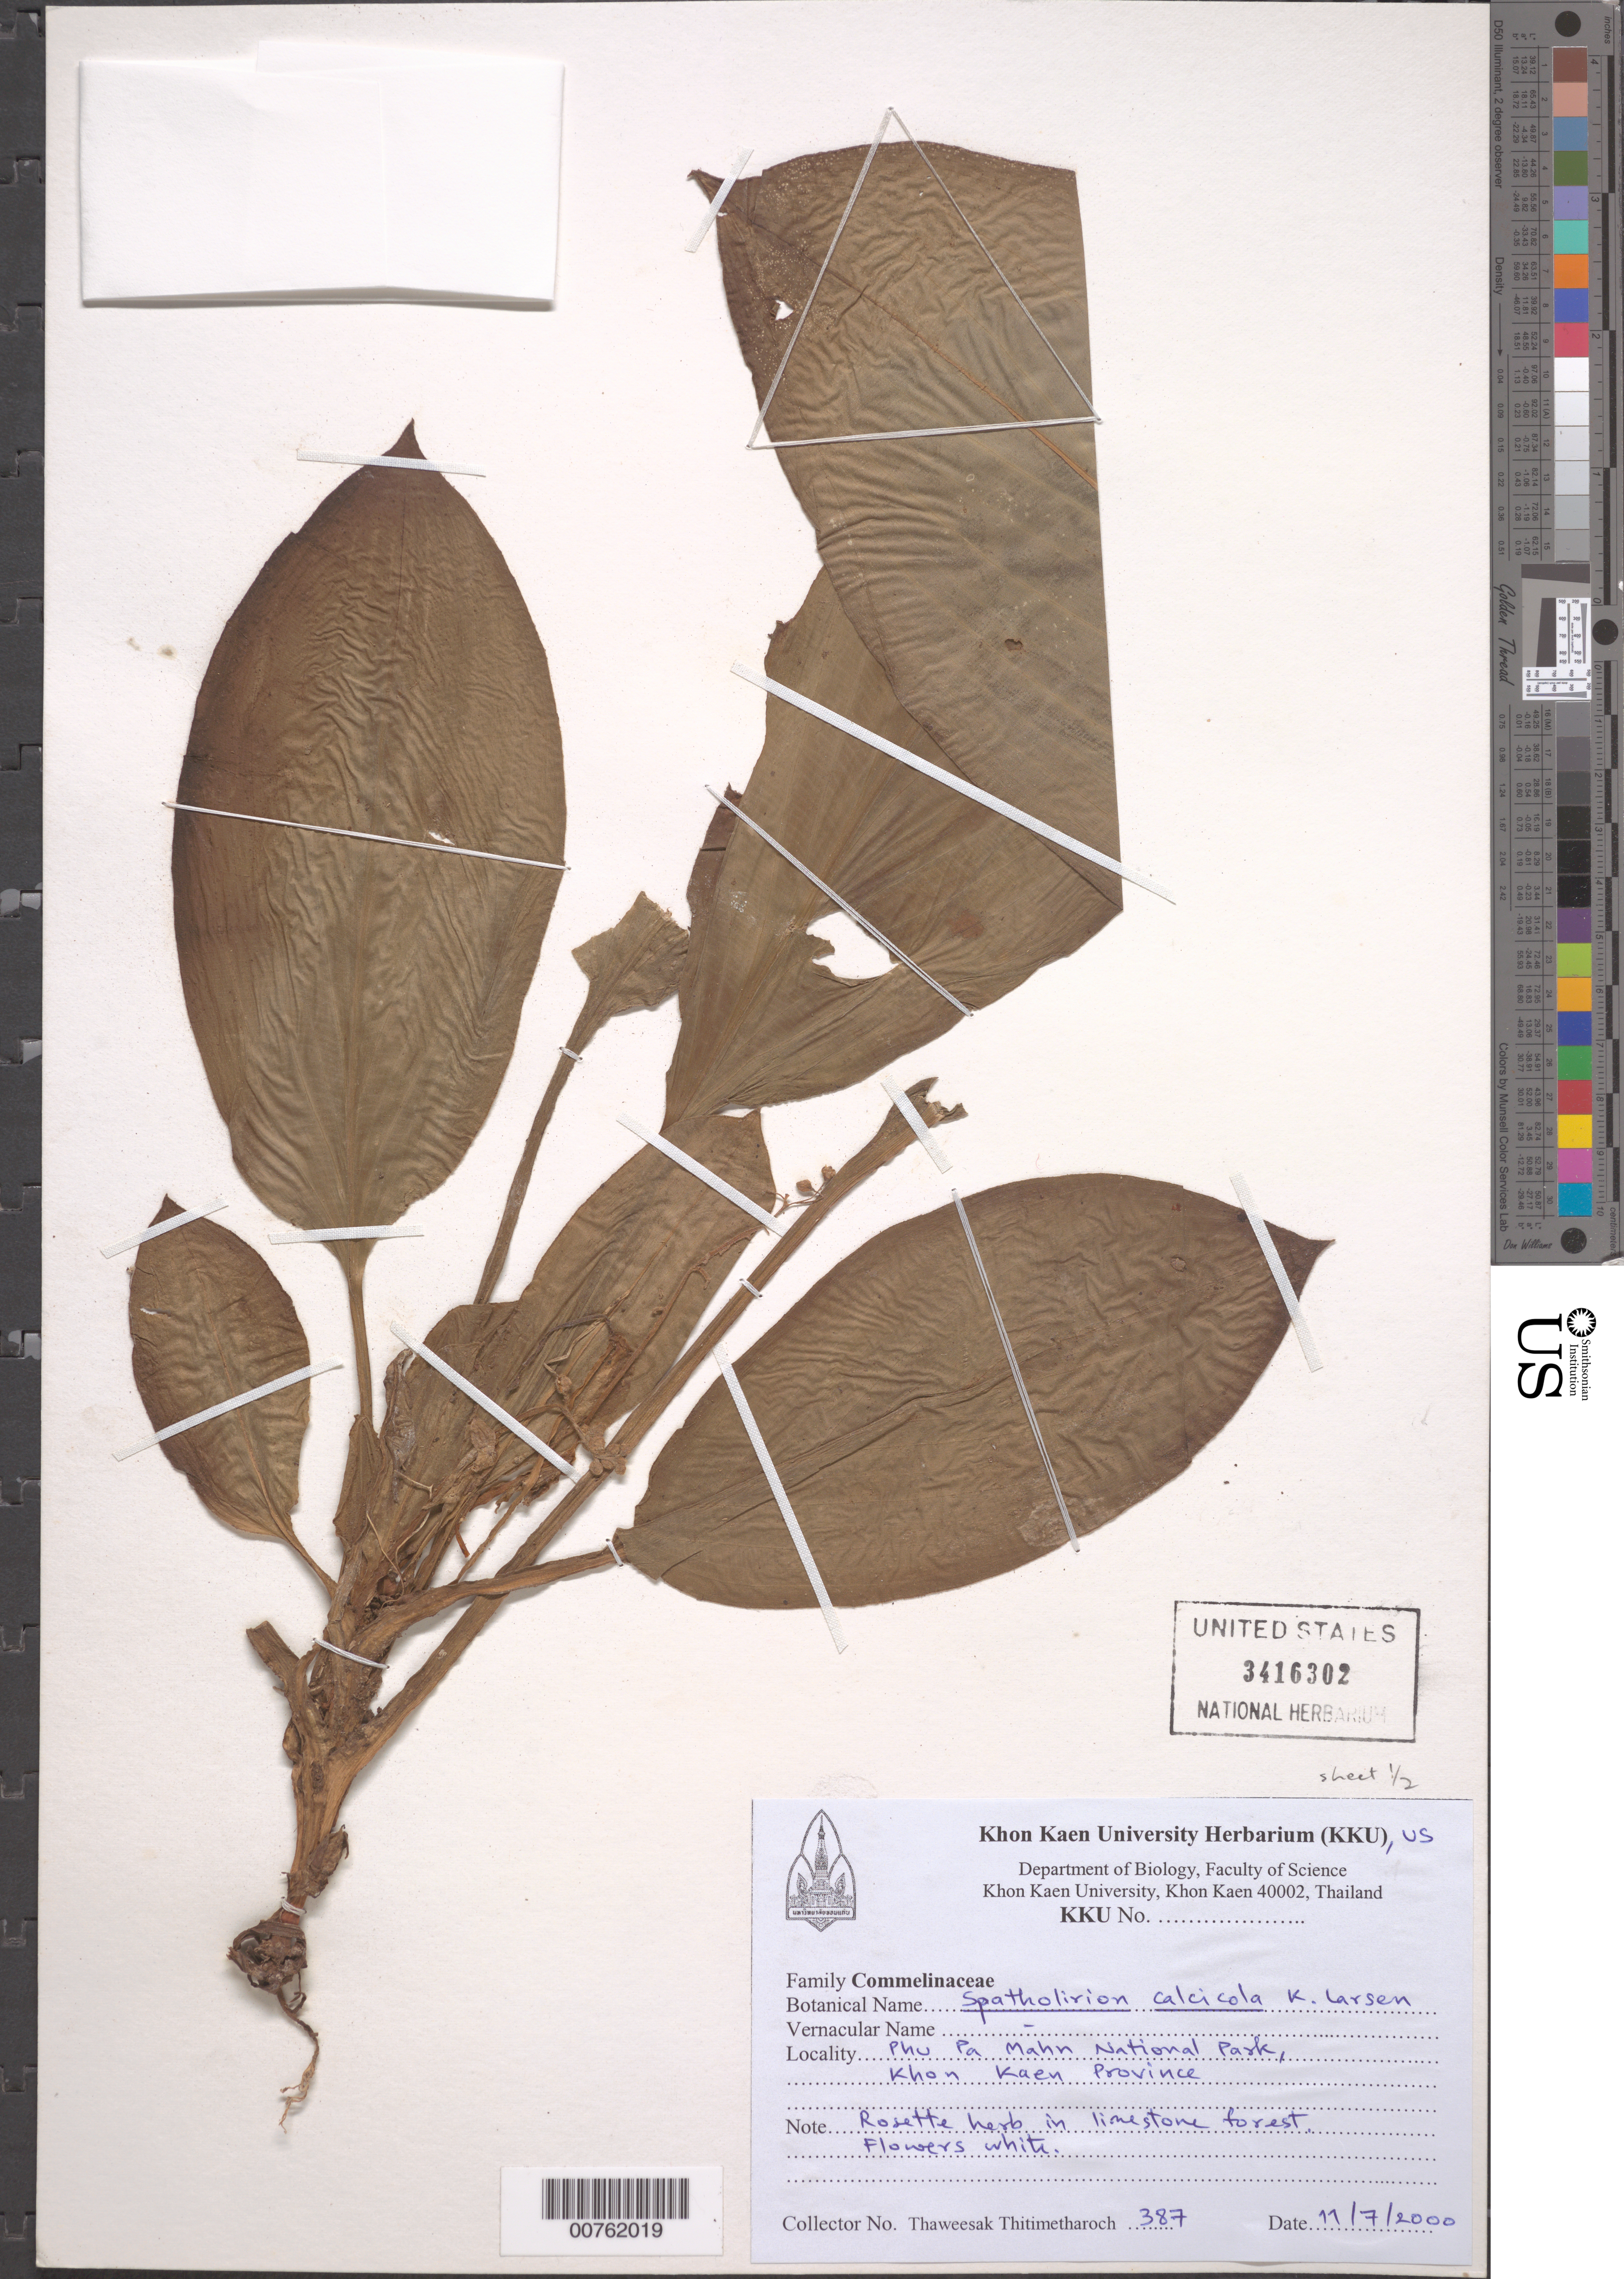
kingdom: Plantae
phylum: Tracheophyta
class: Liliopsida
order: Commelinales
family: Commelinaceae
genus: Spatholirion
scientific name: Spatholirion calcicola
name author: K. Larsen & S.S. Larsen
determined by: Faden, Robert B., (US), Smithsonian Institution - National Museum of Natural History (UNITED STATES)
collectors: T. Thitimetharoch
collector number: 387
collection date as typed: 11 Jul 2000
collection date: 2000-07-11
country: Thailand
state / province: Khon Kaen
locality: Phu Pa Mahn National Park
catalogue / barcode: US 3416302